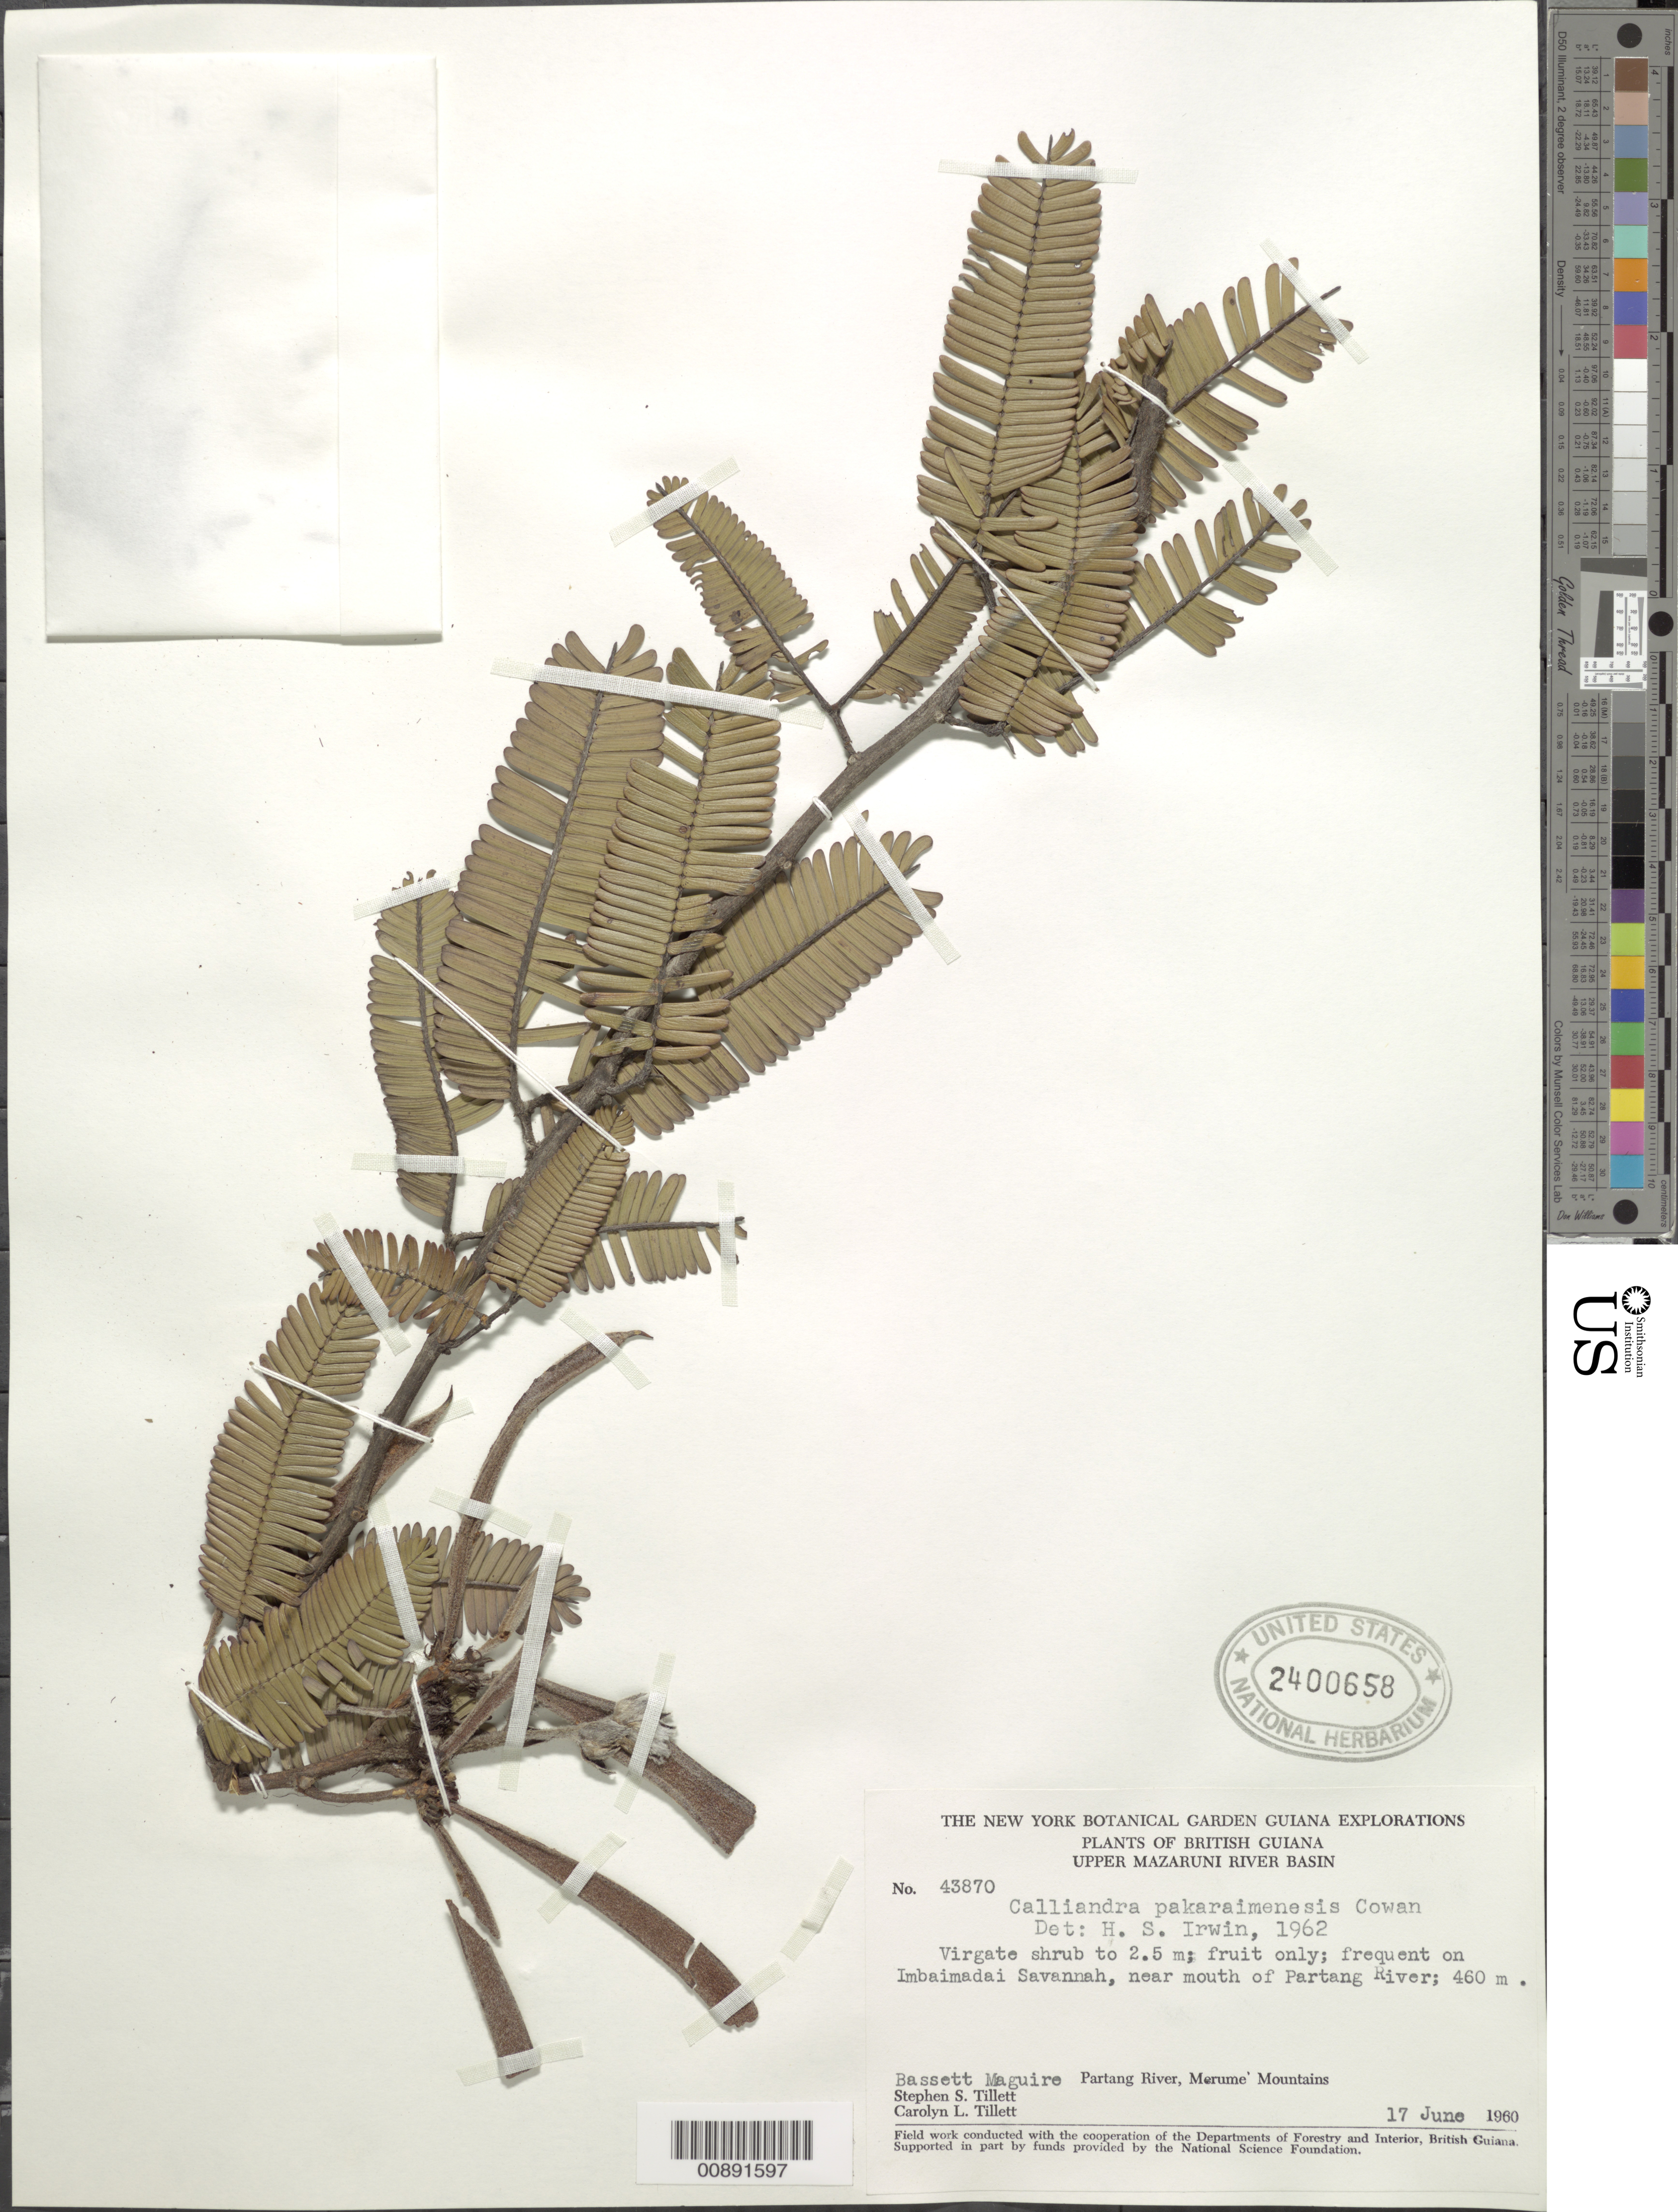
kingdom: Plantae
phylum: Tracheophyta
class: Magnoliopsida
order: Fabales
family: Fabaceae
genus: Calliandra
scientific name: Calliandra pakaraimensis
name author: R.S. Cowan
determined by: Irwin, Howard S.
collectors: B. Maguire, S. S. Tillett & C. L. Tillett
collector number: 43870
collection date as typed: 17-Jun-60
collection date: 1960-06-17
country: Guyana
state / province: Cuyuni-Mazaruni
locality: Imbaimadai Savanna, near mouth of Partang River, Merume Mts., Upper Mazaruni River basin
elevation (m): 460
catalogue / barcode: US 2400658